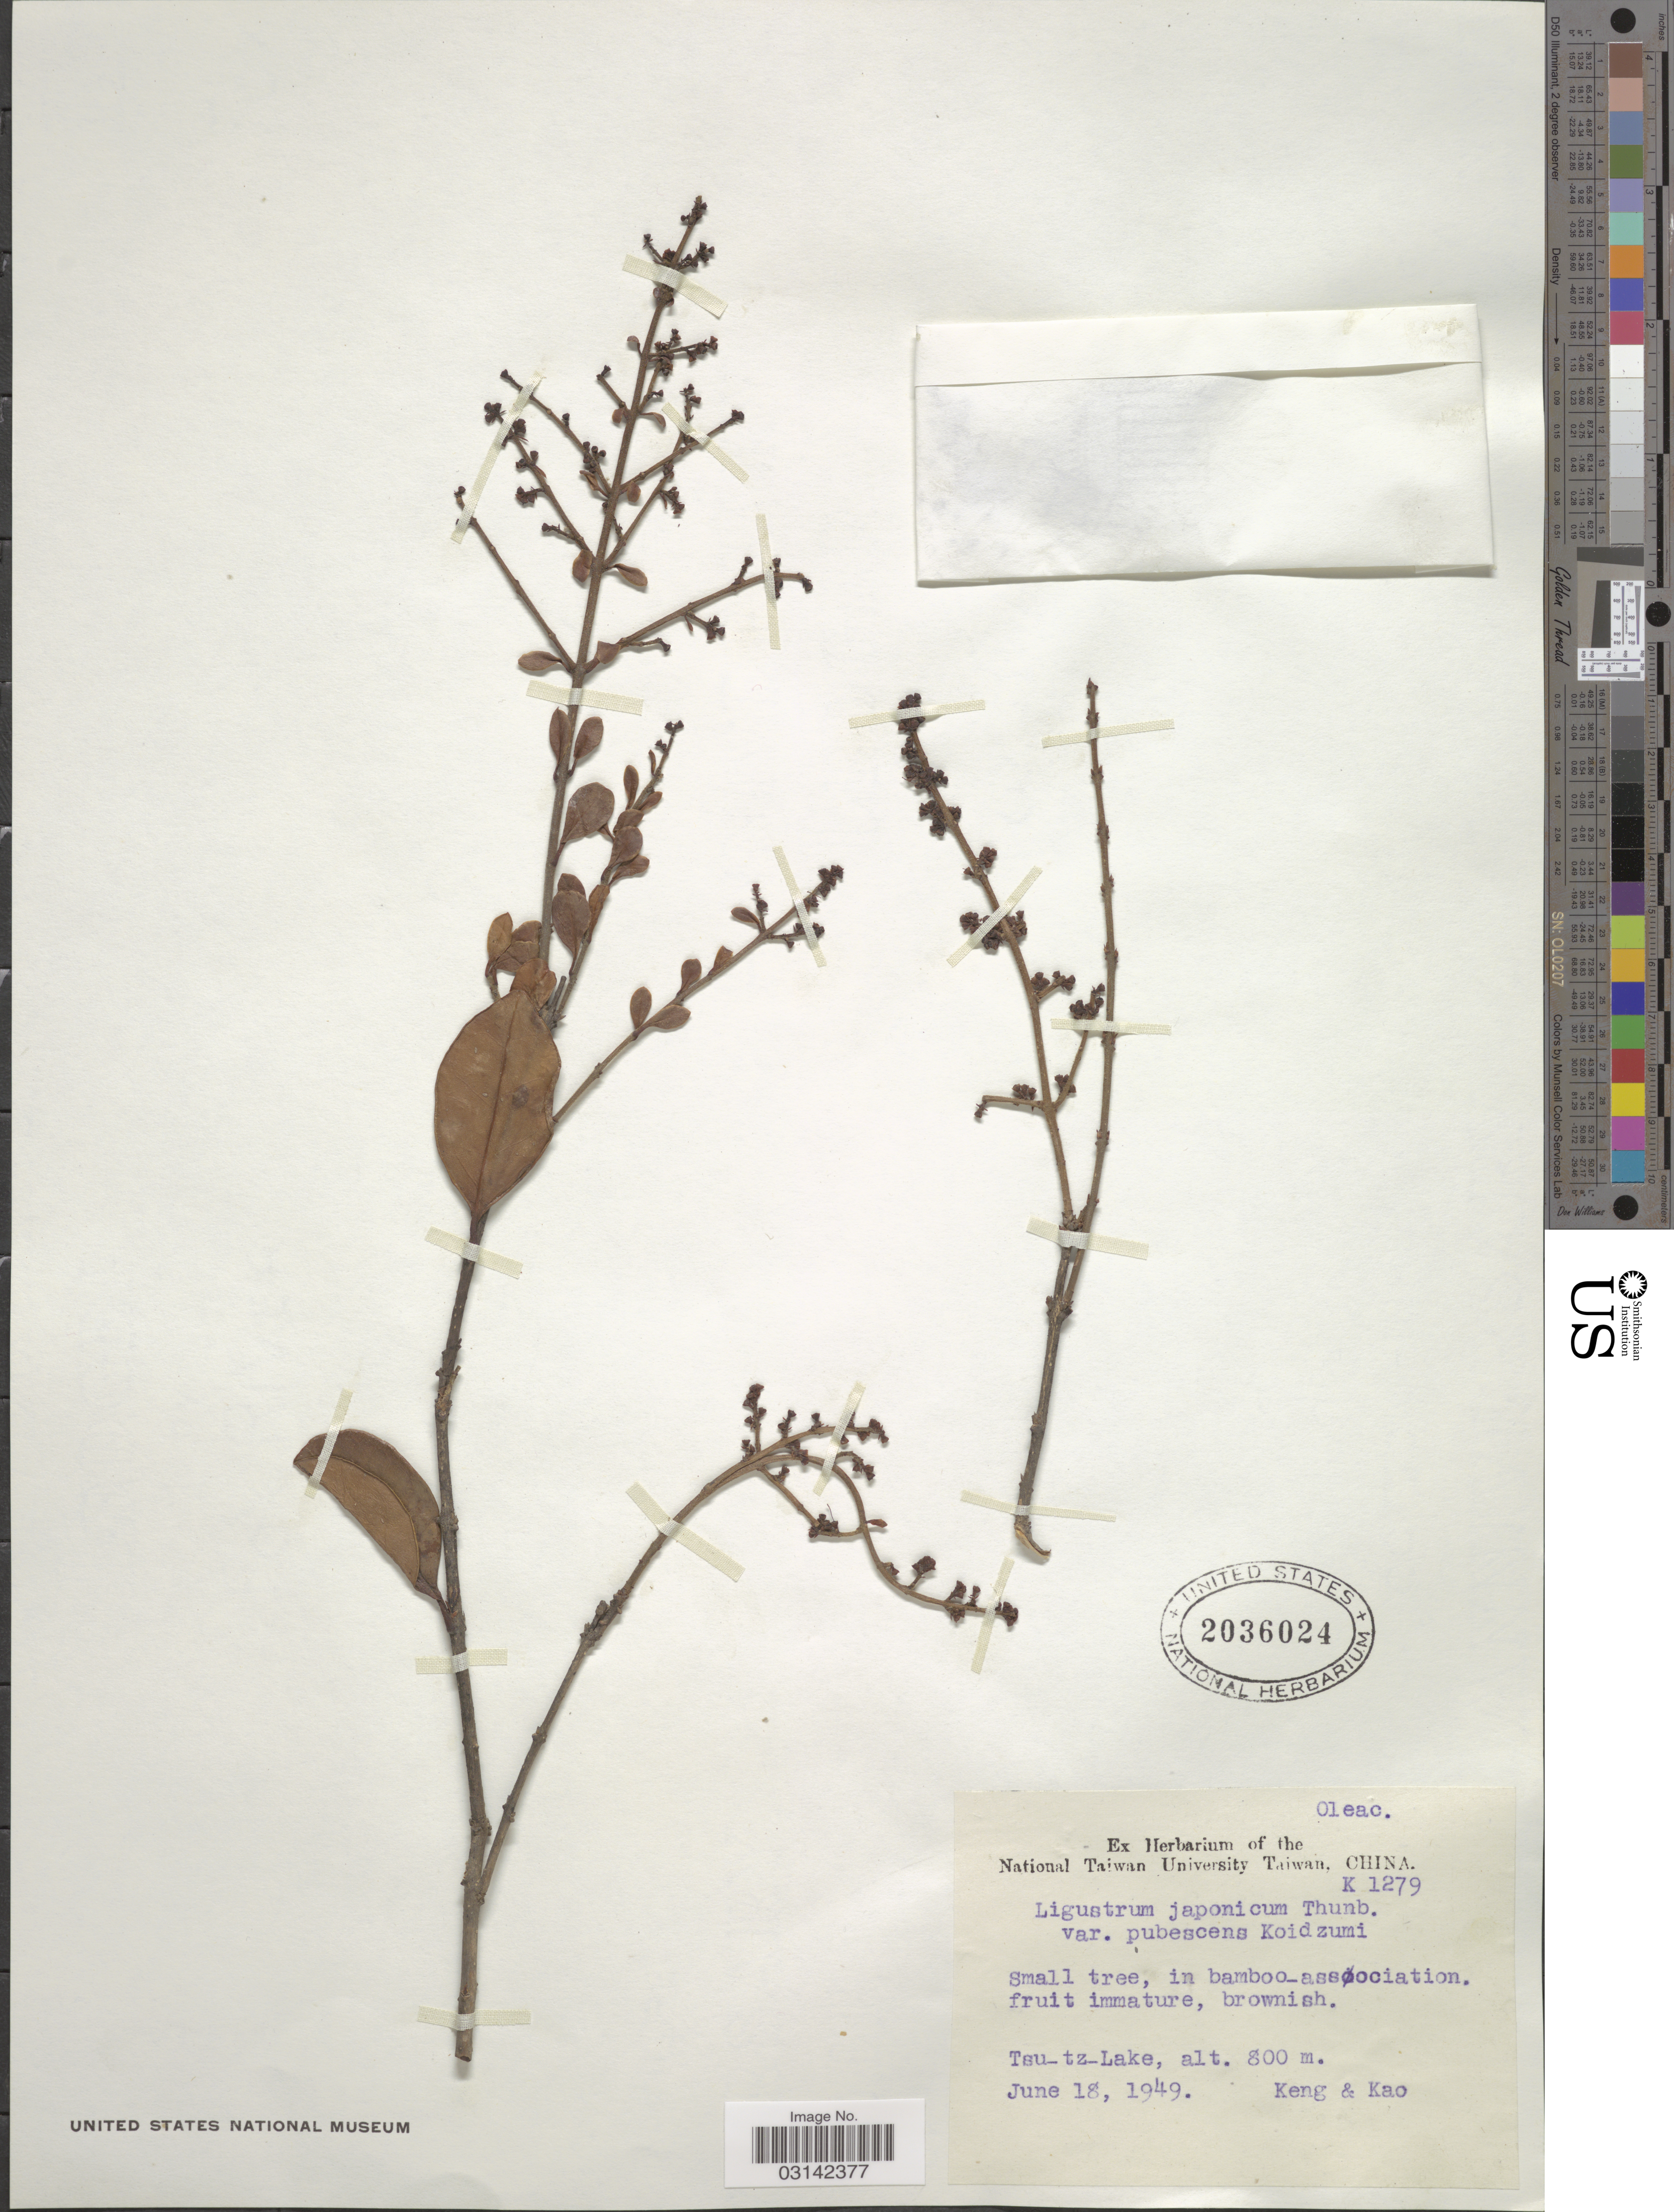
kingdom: Plantae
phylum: Tracheophyta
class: Magnoliopsida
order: Lamiales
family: Oleaceae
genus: Ligustrum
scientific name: Ligustrum japonicum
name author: Thunb.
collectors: -- Keng & -. Kao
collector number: K1279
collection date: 1949-06-18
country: China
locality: Tsu-tz-Lake.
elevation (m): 800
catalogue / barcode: US 2036024